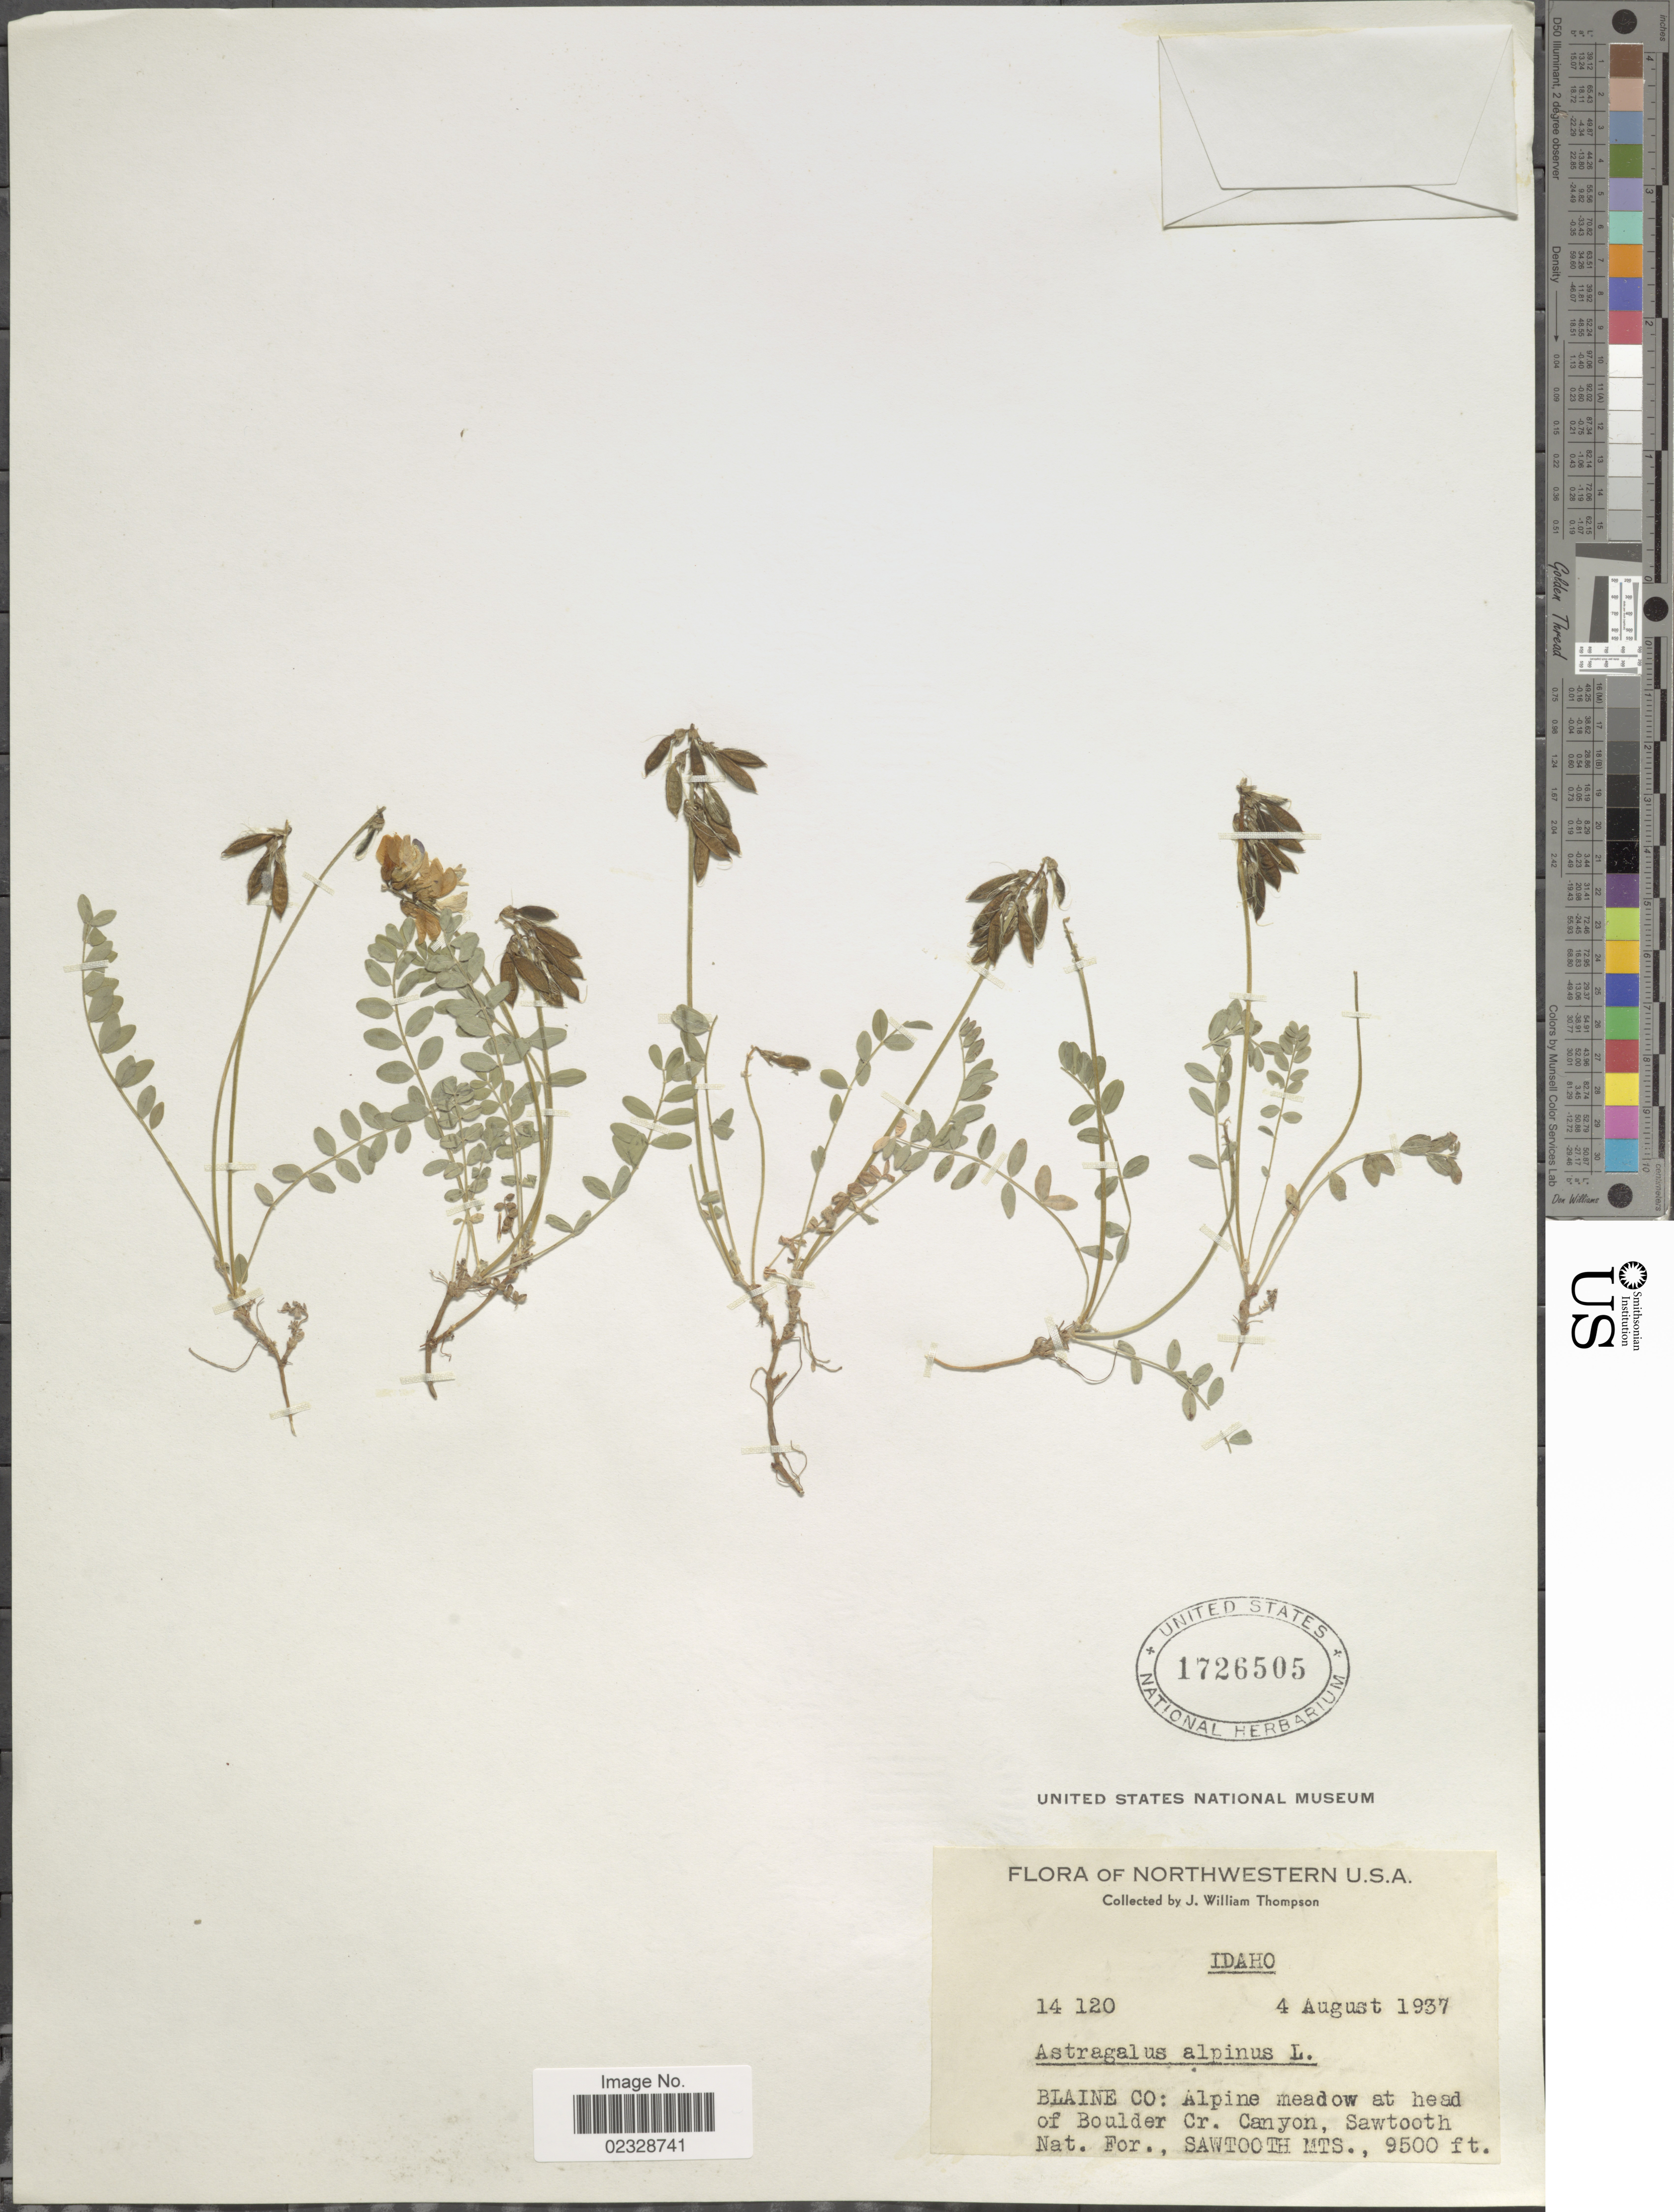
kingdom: Plantae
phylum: Tracheophyta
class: Magnoliopsida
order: Fabales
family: Fabaceae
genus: Astragalus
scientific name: Astragalus alpinus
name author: L.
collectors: J. W. Thompson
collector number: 14120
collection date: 1937-08-04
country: United States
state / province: Idaho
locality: Northwestern U.S.A., Blaine Co., head of Boulder Cr. Canyon, Sawtooth Nat. For., Sawtooth Mts.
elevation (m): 2896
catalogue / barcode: US 1726505